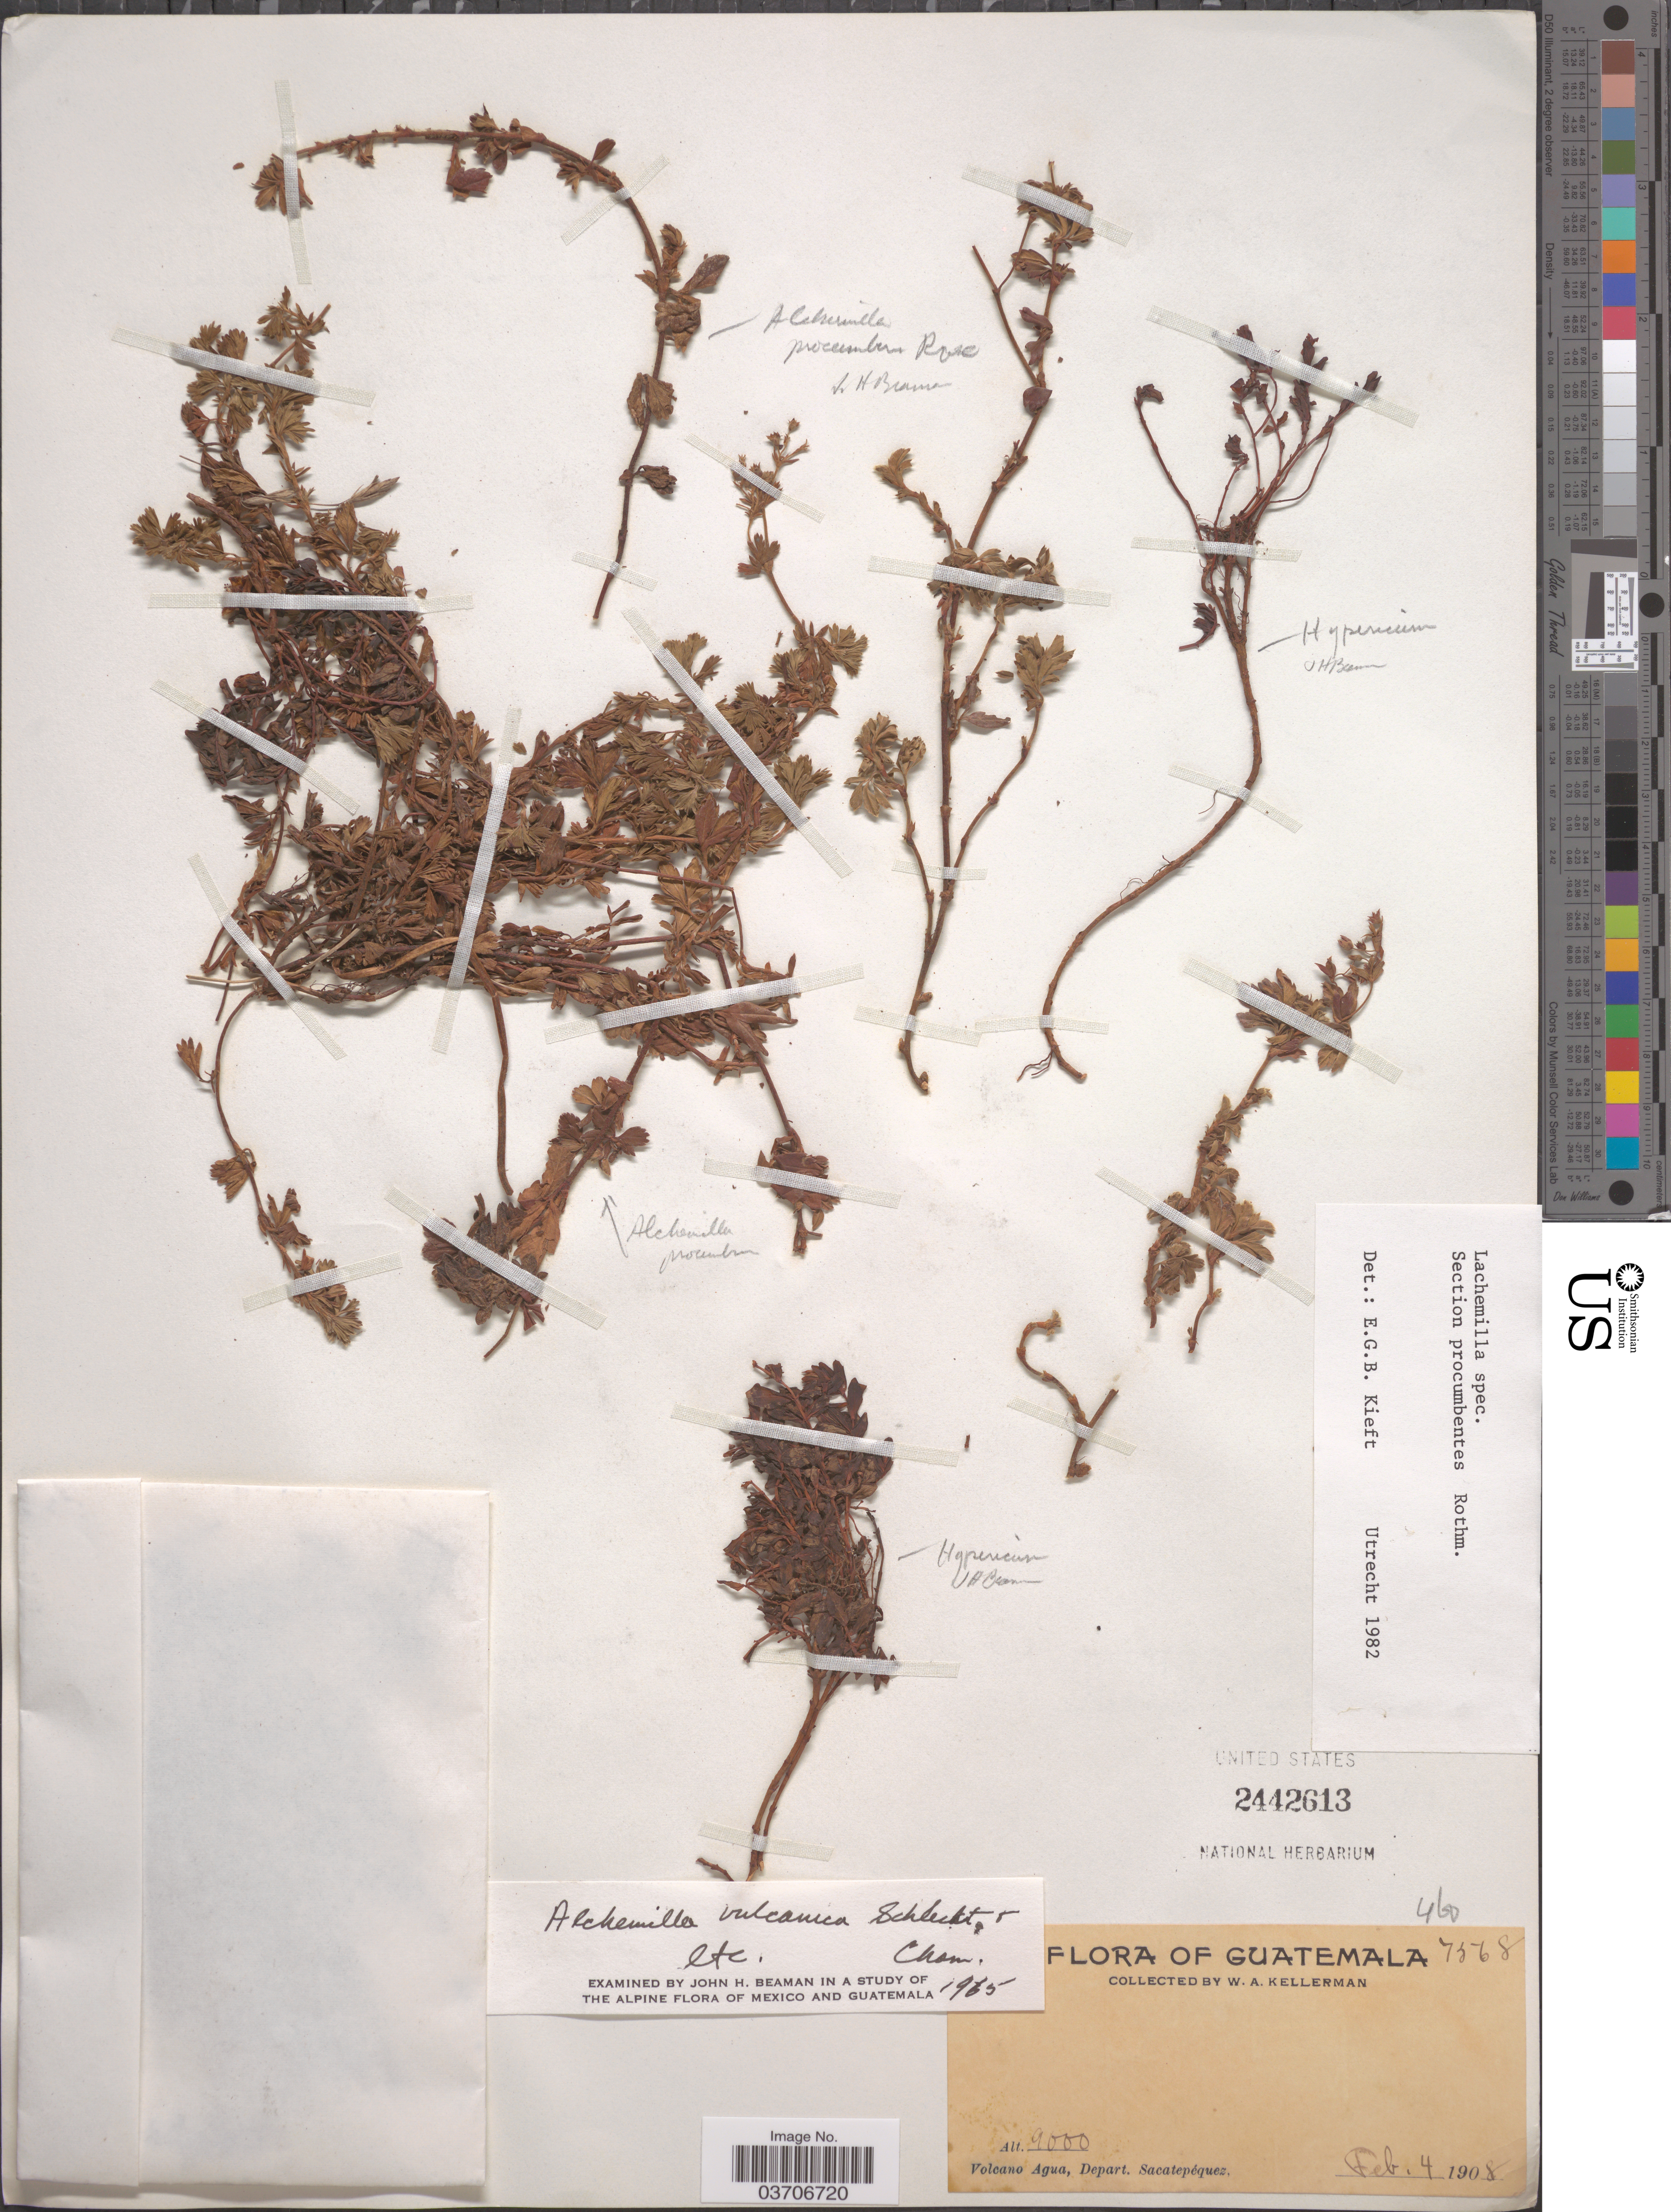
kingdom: Plantae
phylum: Tracheophyta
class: Magnoliopsida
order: Rosales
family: Rosaceae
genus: Lachemilla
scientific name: Lachemilla procumbens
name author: (Rose) Rydb.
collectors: W. Kellerman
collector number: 7568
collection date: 1908-02-04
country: Guatemala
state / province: Sacatepequez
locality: Volcano Agua, Depart. Sacatepéquez.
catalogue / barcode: US 2442613